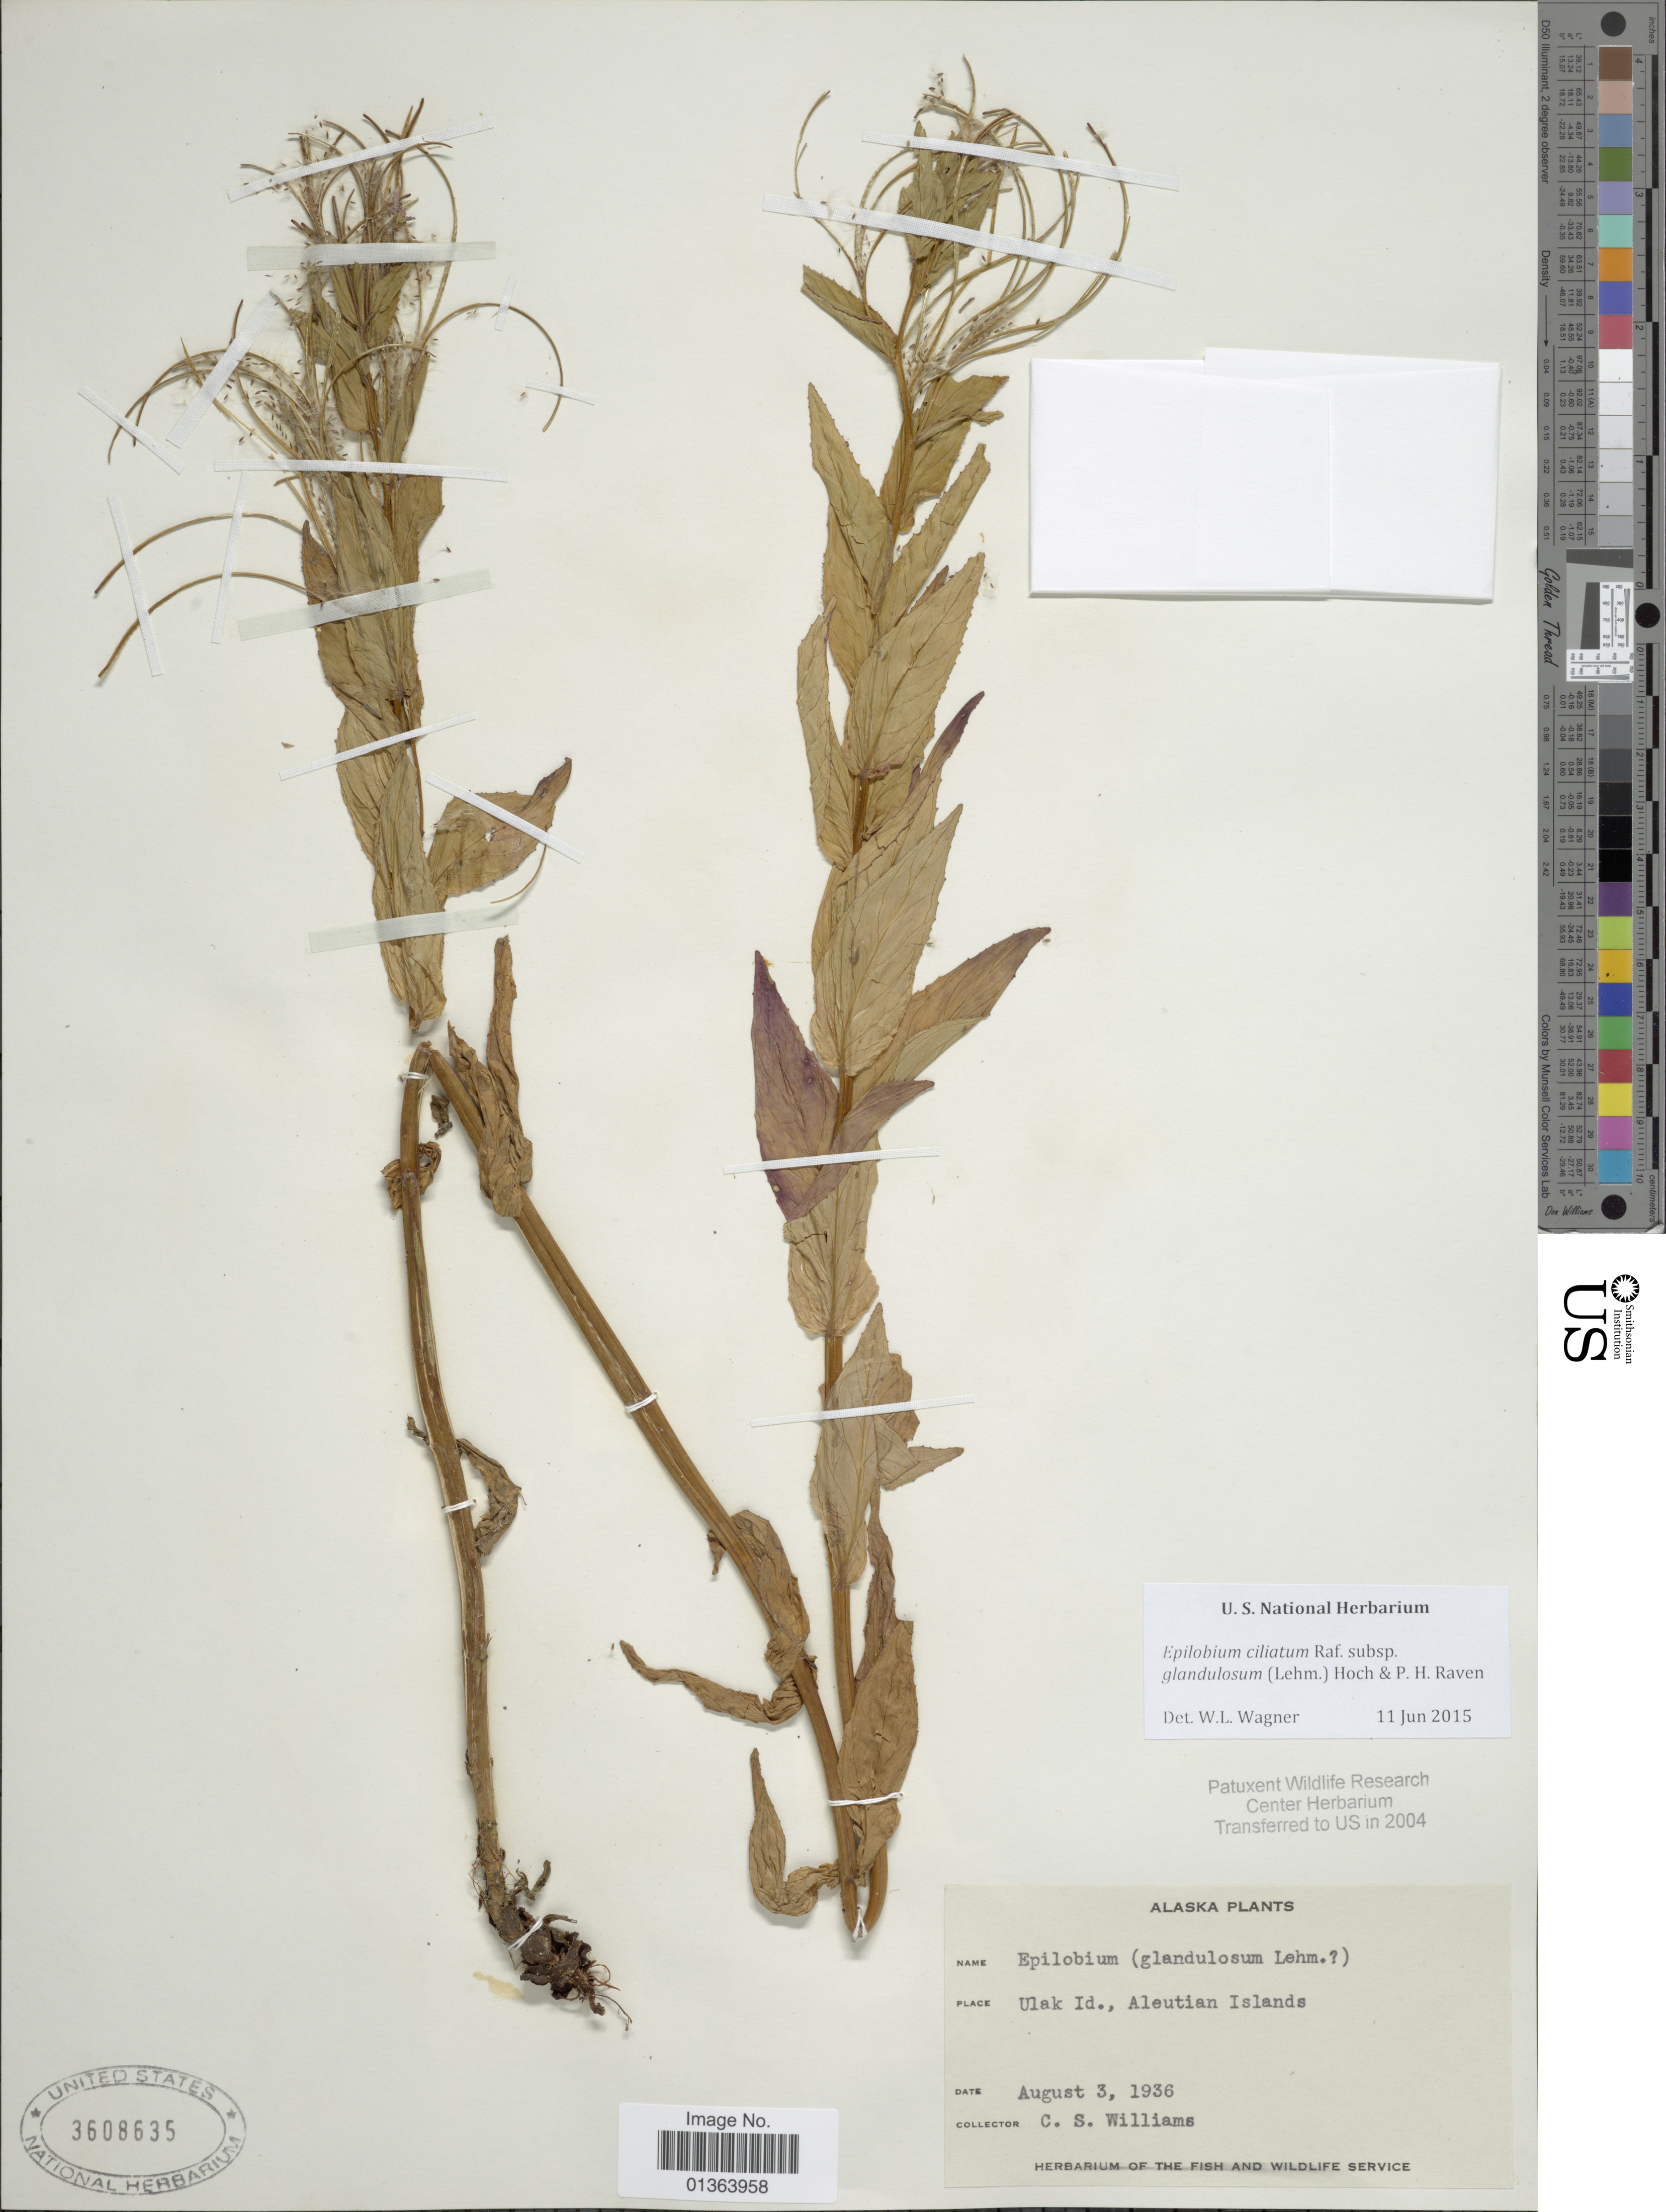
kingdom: Plantae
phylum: Tracheophyta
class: Magnoliopsida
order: Myrtales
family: Onagraceae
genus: Epilobium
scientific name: Epilobium ciliatum subsp. glandulosum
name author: (Lehm.) Hoch & P.H. Raven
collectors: C. Williams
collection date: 1936-08-03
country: United States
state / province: Alaska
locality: Ulak Id., Aleutian Islands.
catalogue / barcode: US 3608635